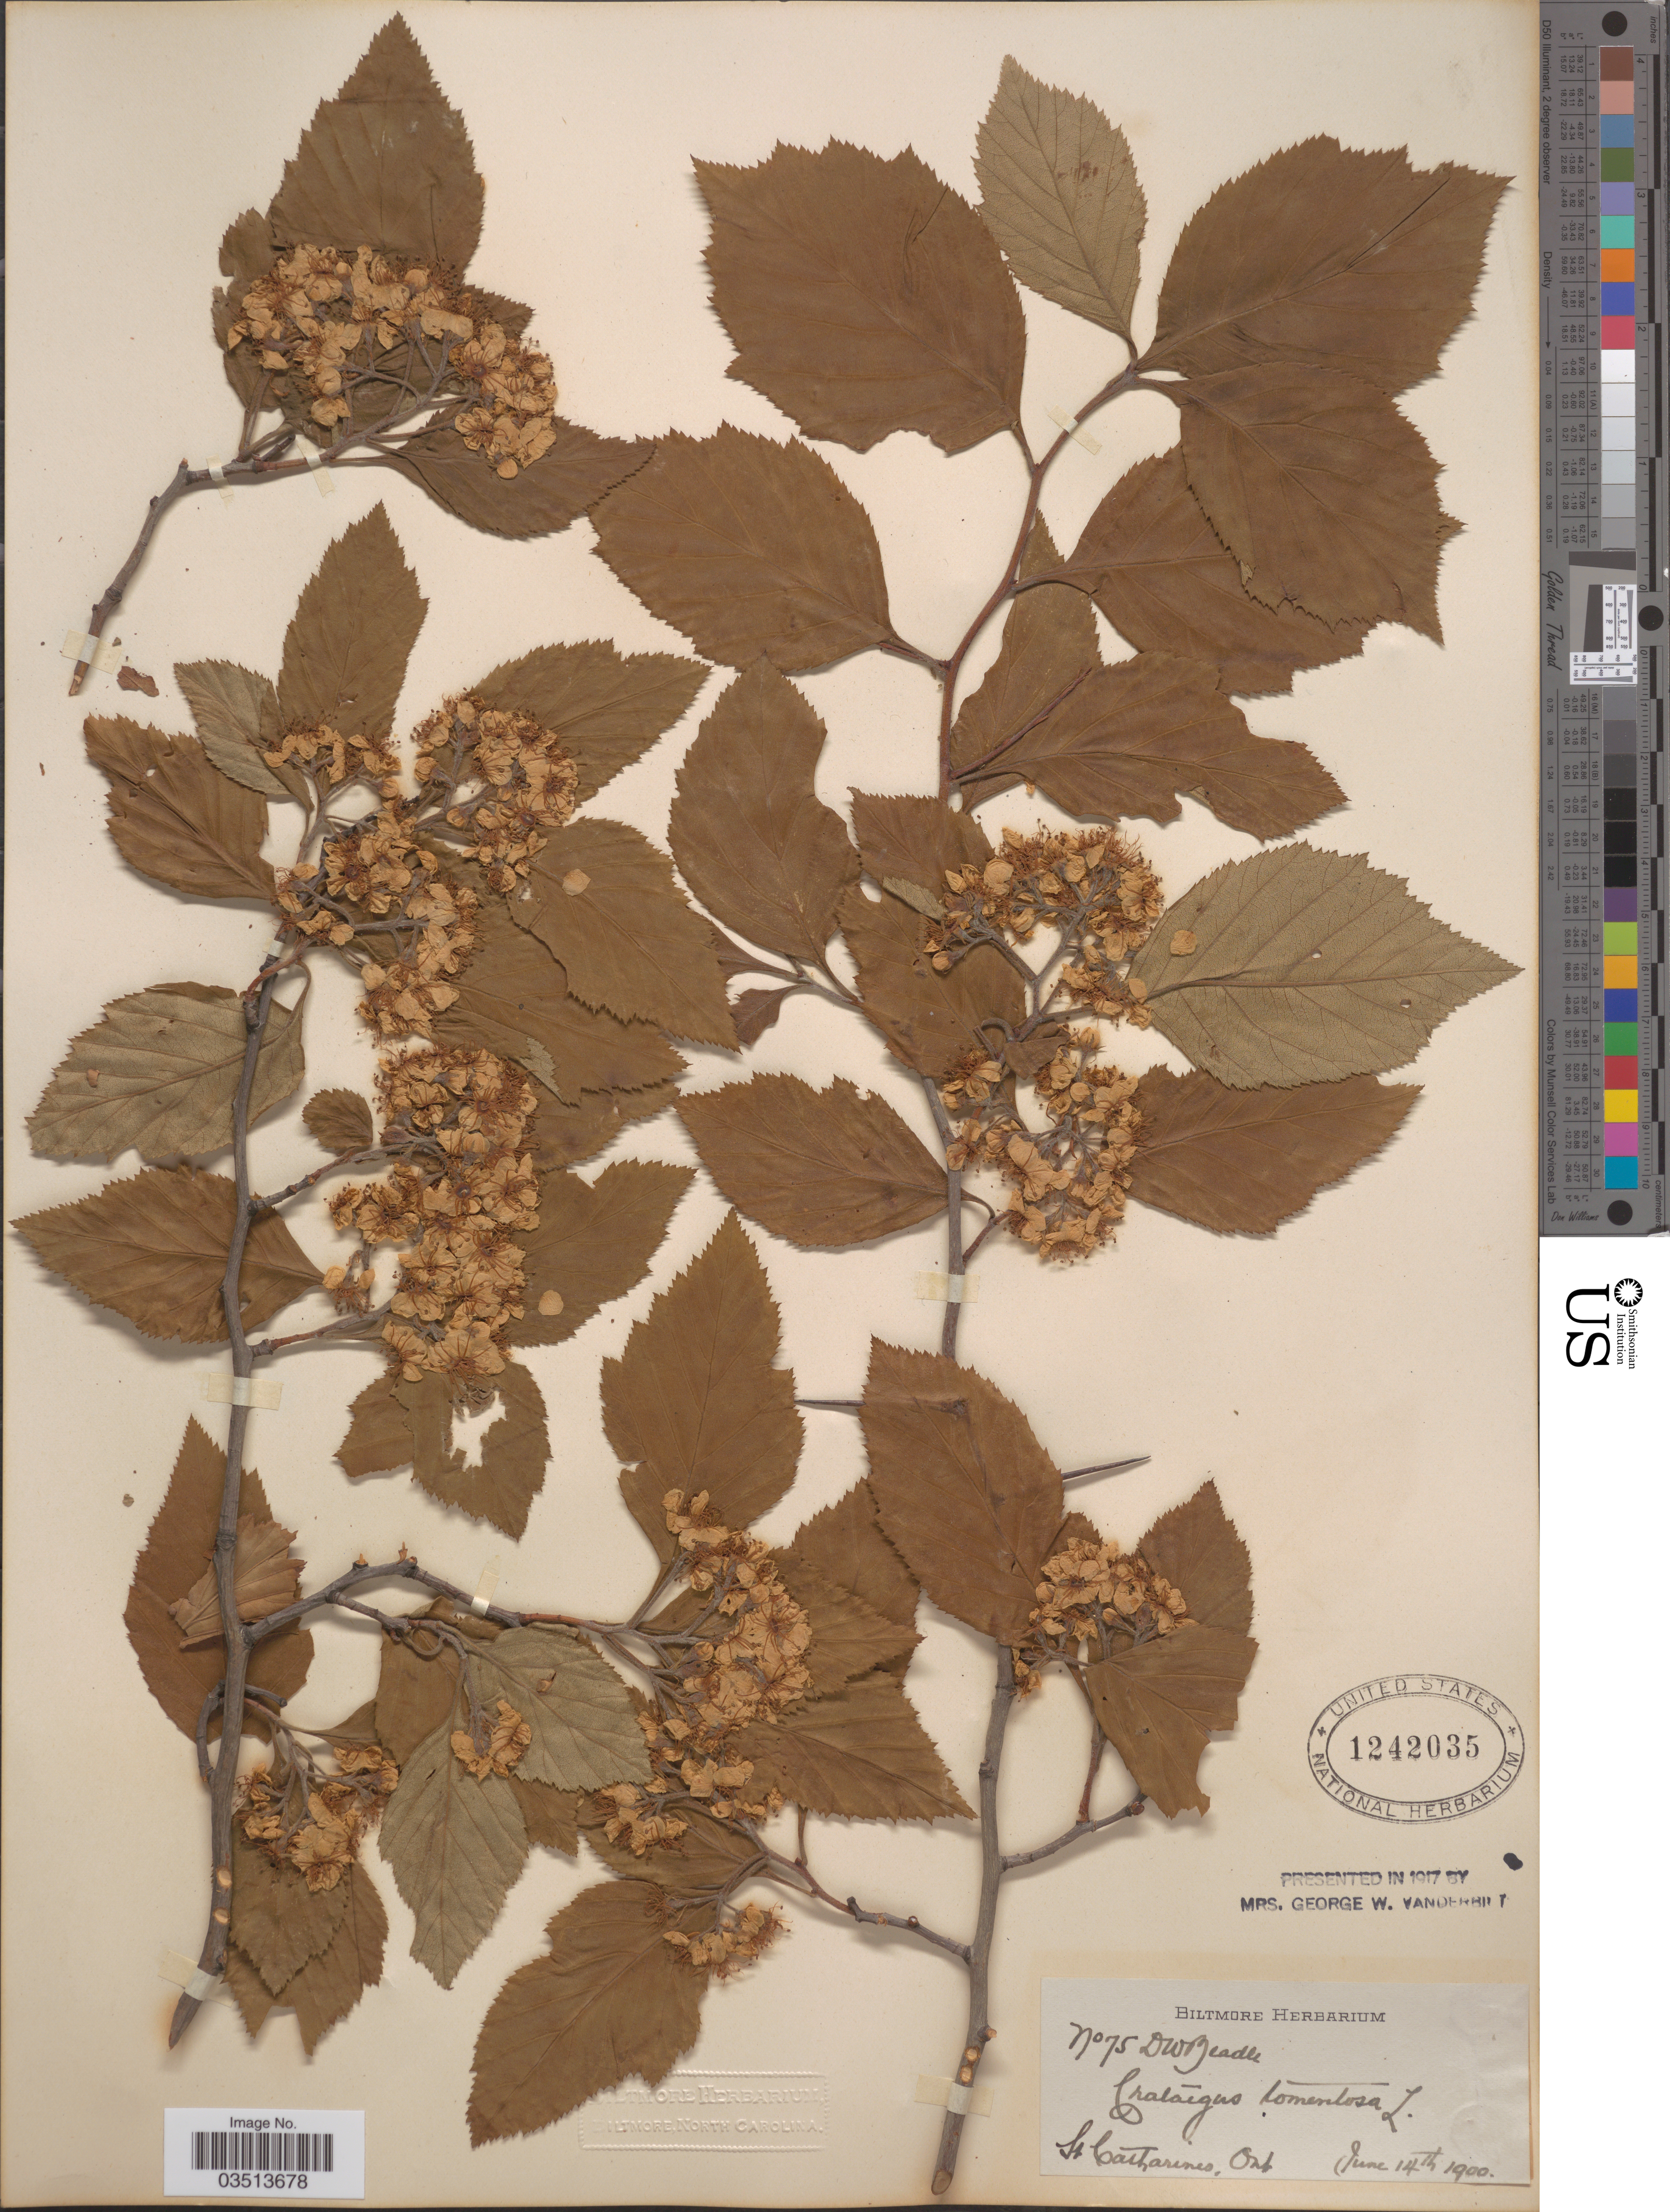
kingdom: Plantae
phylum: Tracheophyta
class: Magnoliopsida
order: Rosales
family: Rosaceae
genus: Crataegus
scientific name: Crataegus calpodendron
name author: (Ehrh.) Medik.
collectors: D. Beadle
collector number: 75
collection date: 1900-06-14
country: Canada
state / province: Ontario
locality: St Catharines.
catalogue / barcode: US 1242035